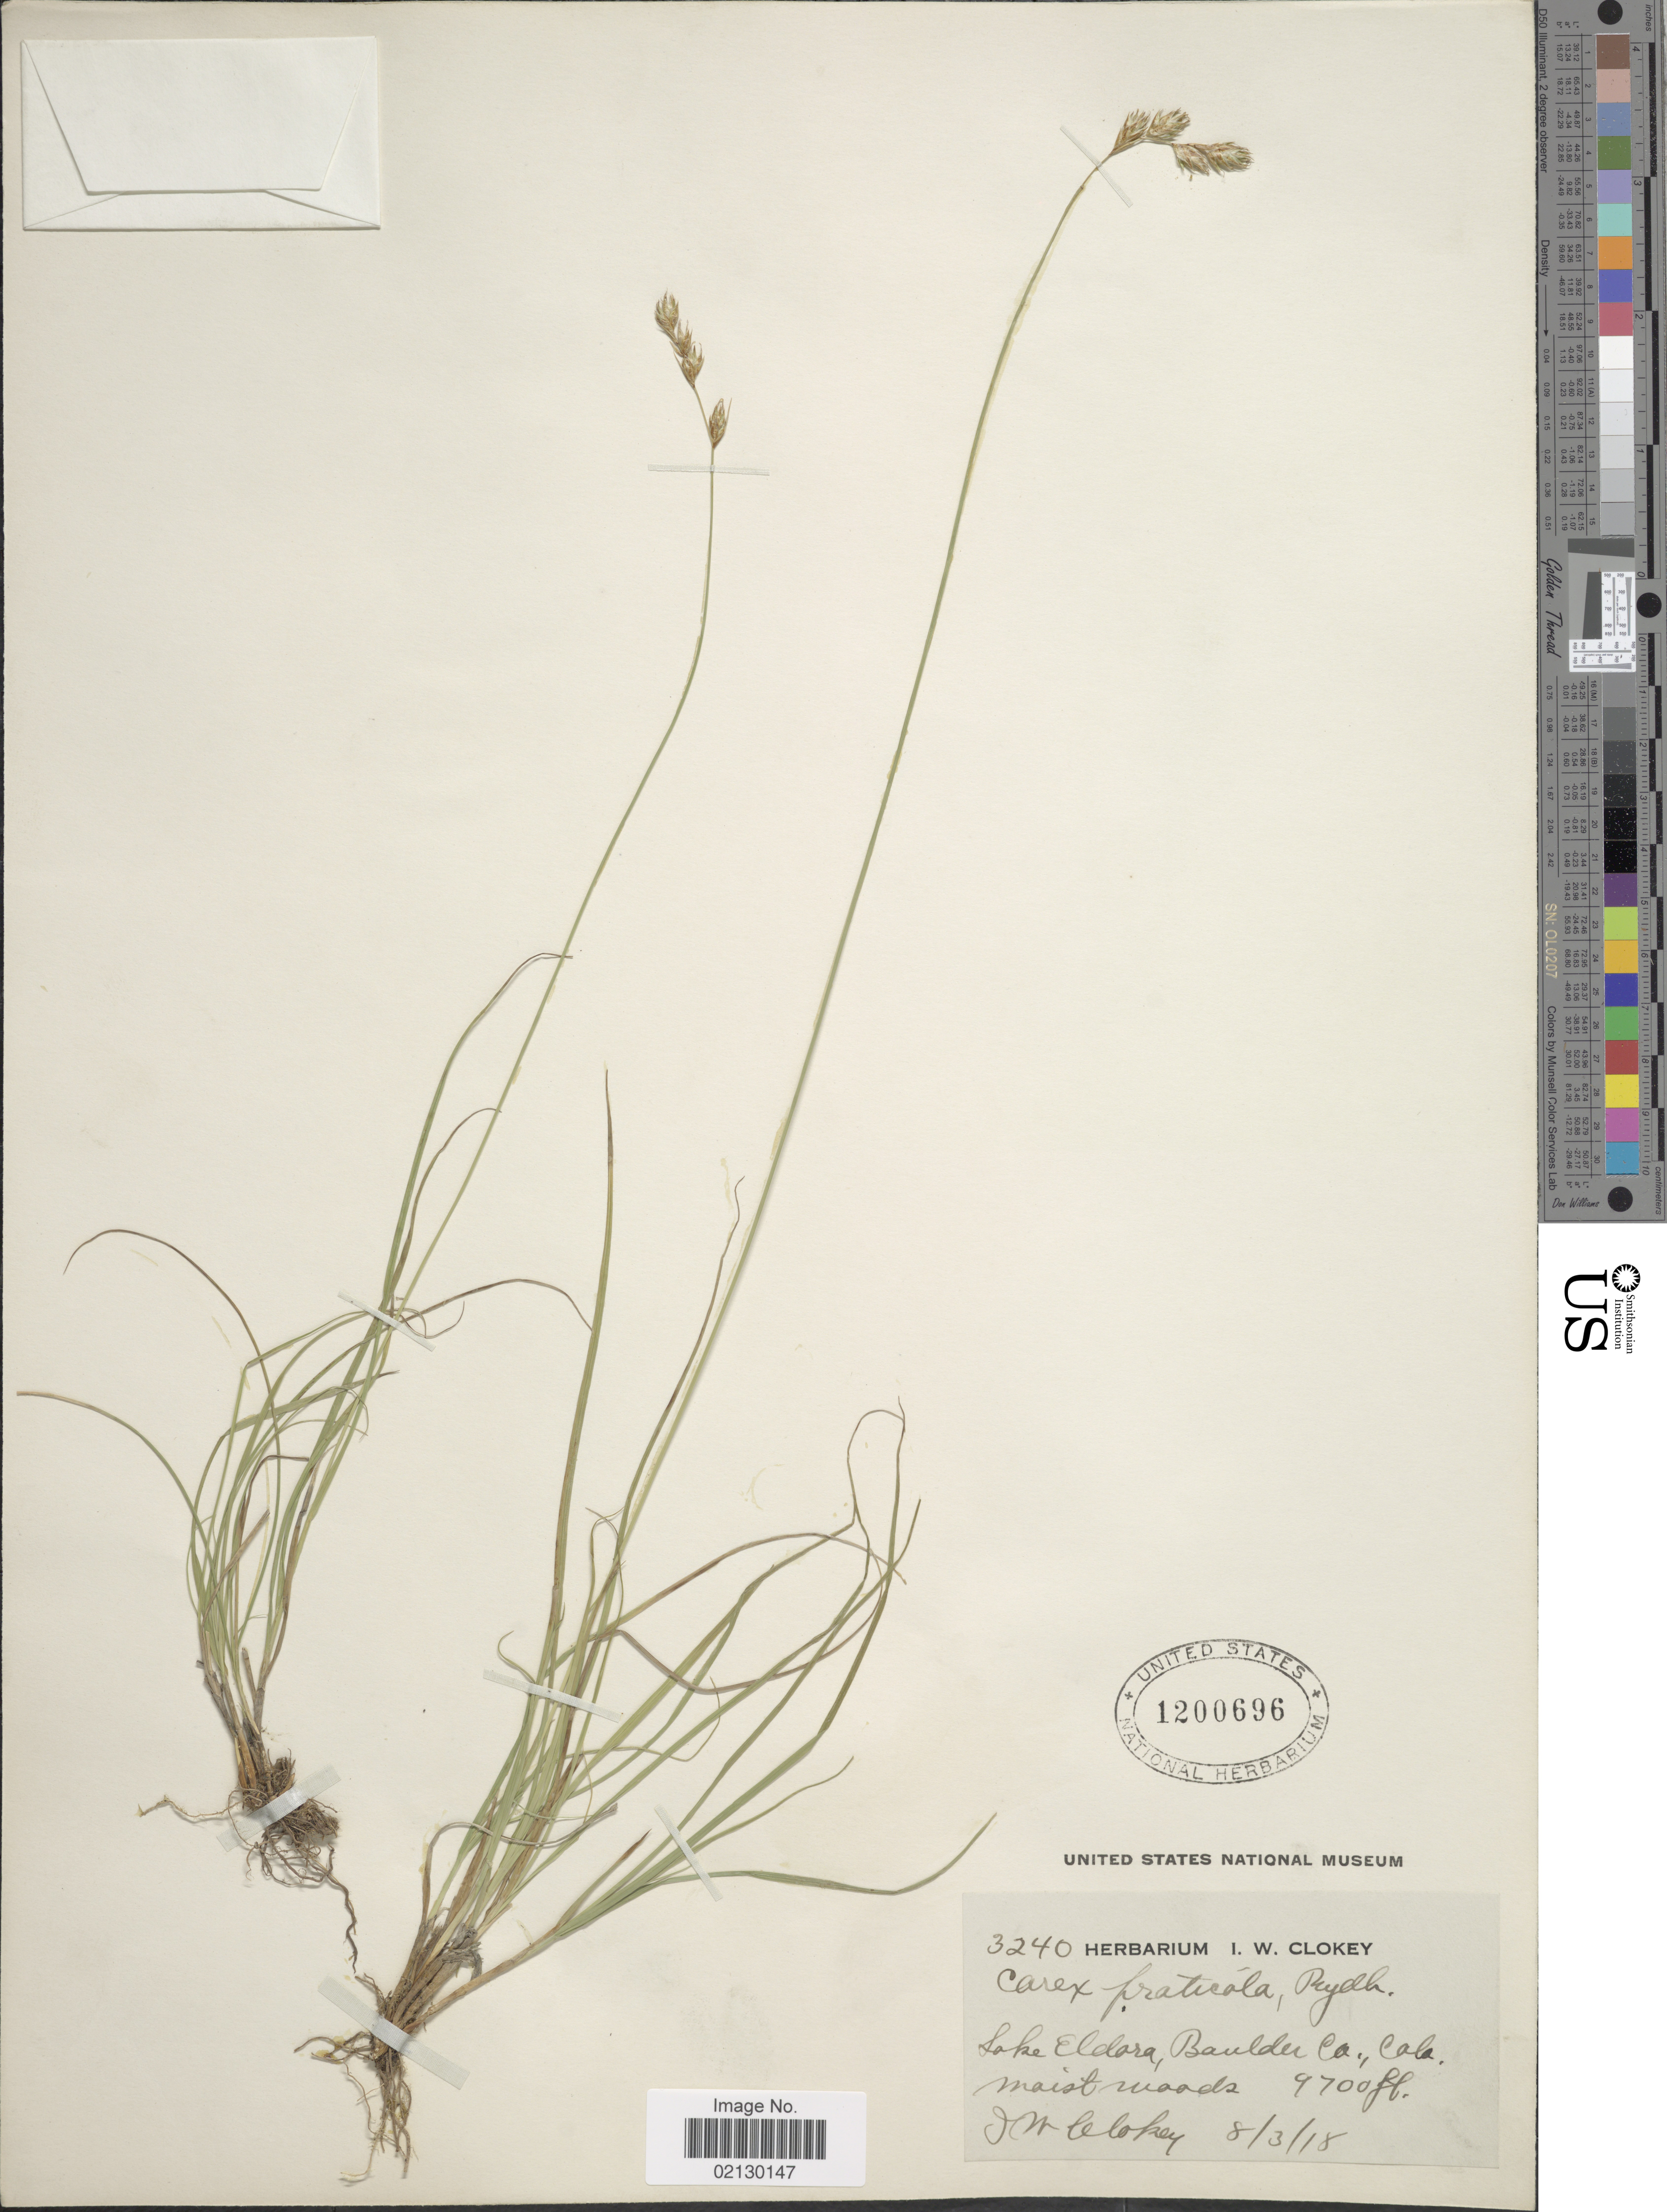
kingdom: Plantae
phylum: Tracheophyta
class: Liliopsida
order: Poales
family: Cyperaceae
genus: Carex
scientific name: Carex praticola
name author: Rydb.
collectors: I. W. Clokey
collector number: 3240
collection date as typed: Transcribed d/m/y: 3/8/18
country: United States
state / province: Colorado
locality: Lake Eldora, Boulder Co.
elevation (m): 2957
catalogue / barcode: US 1200696